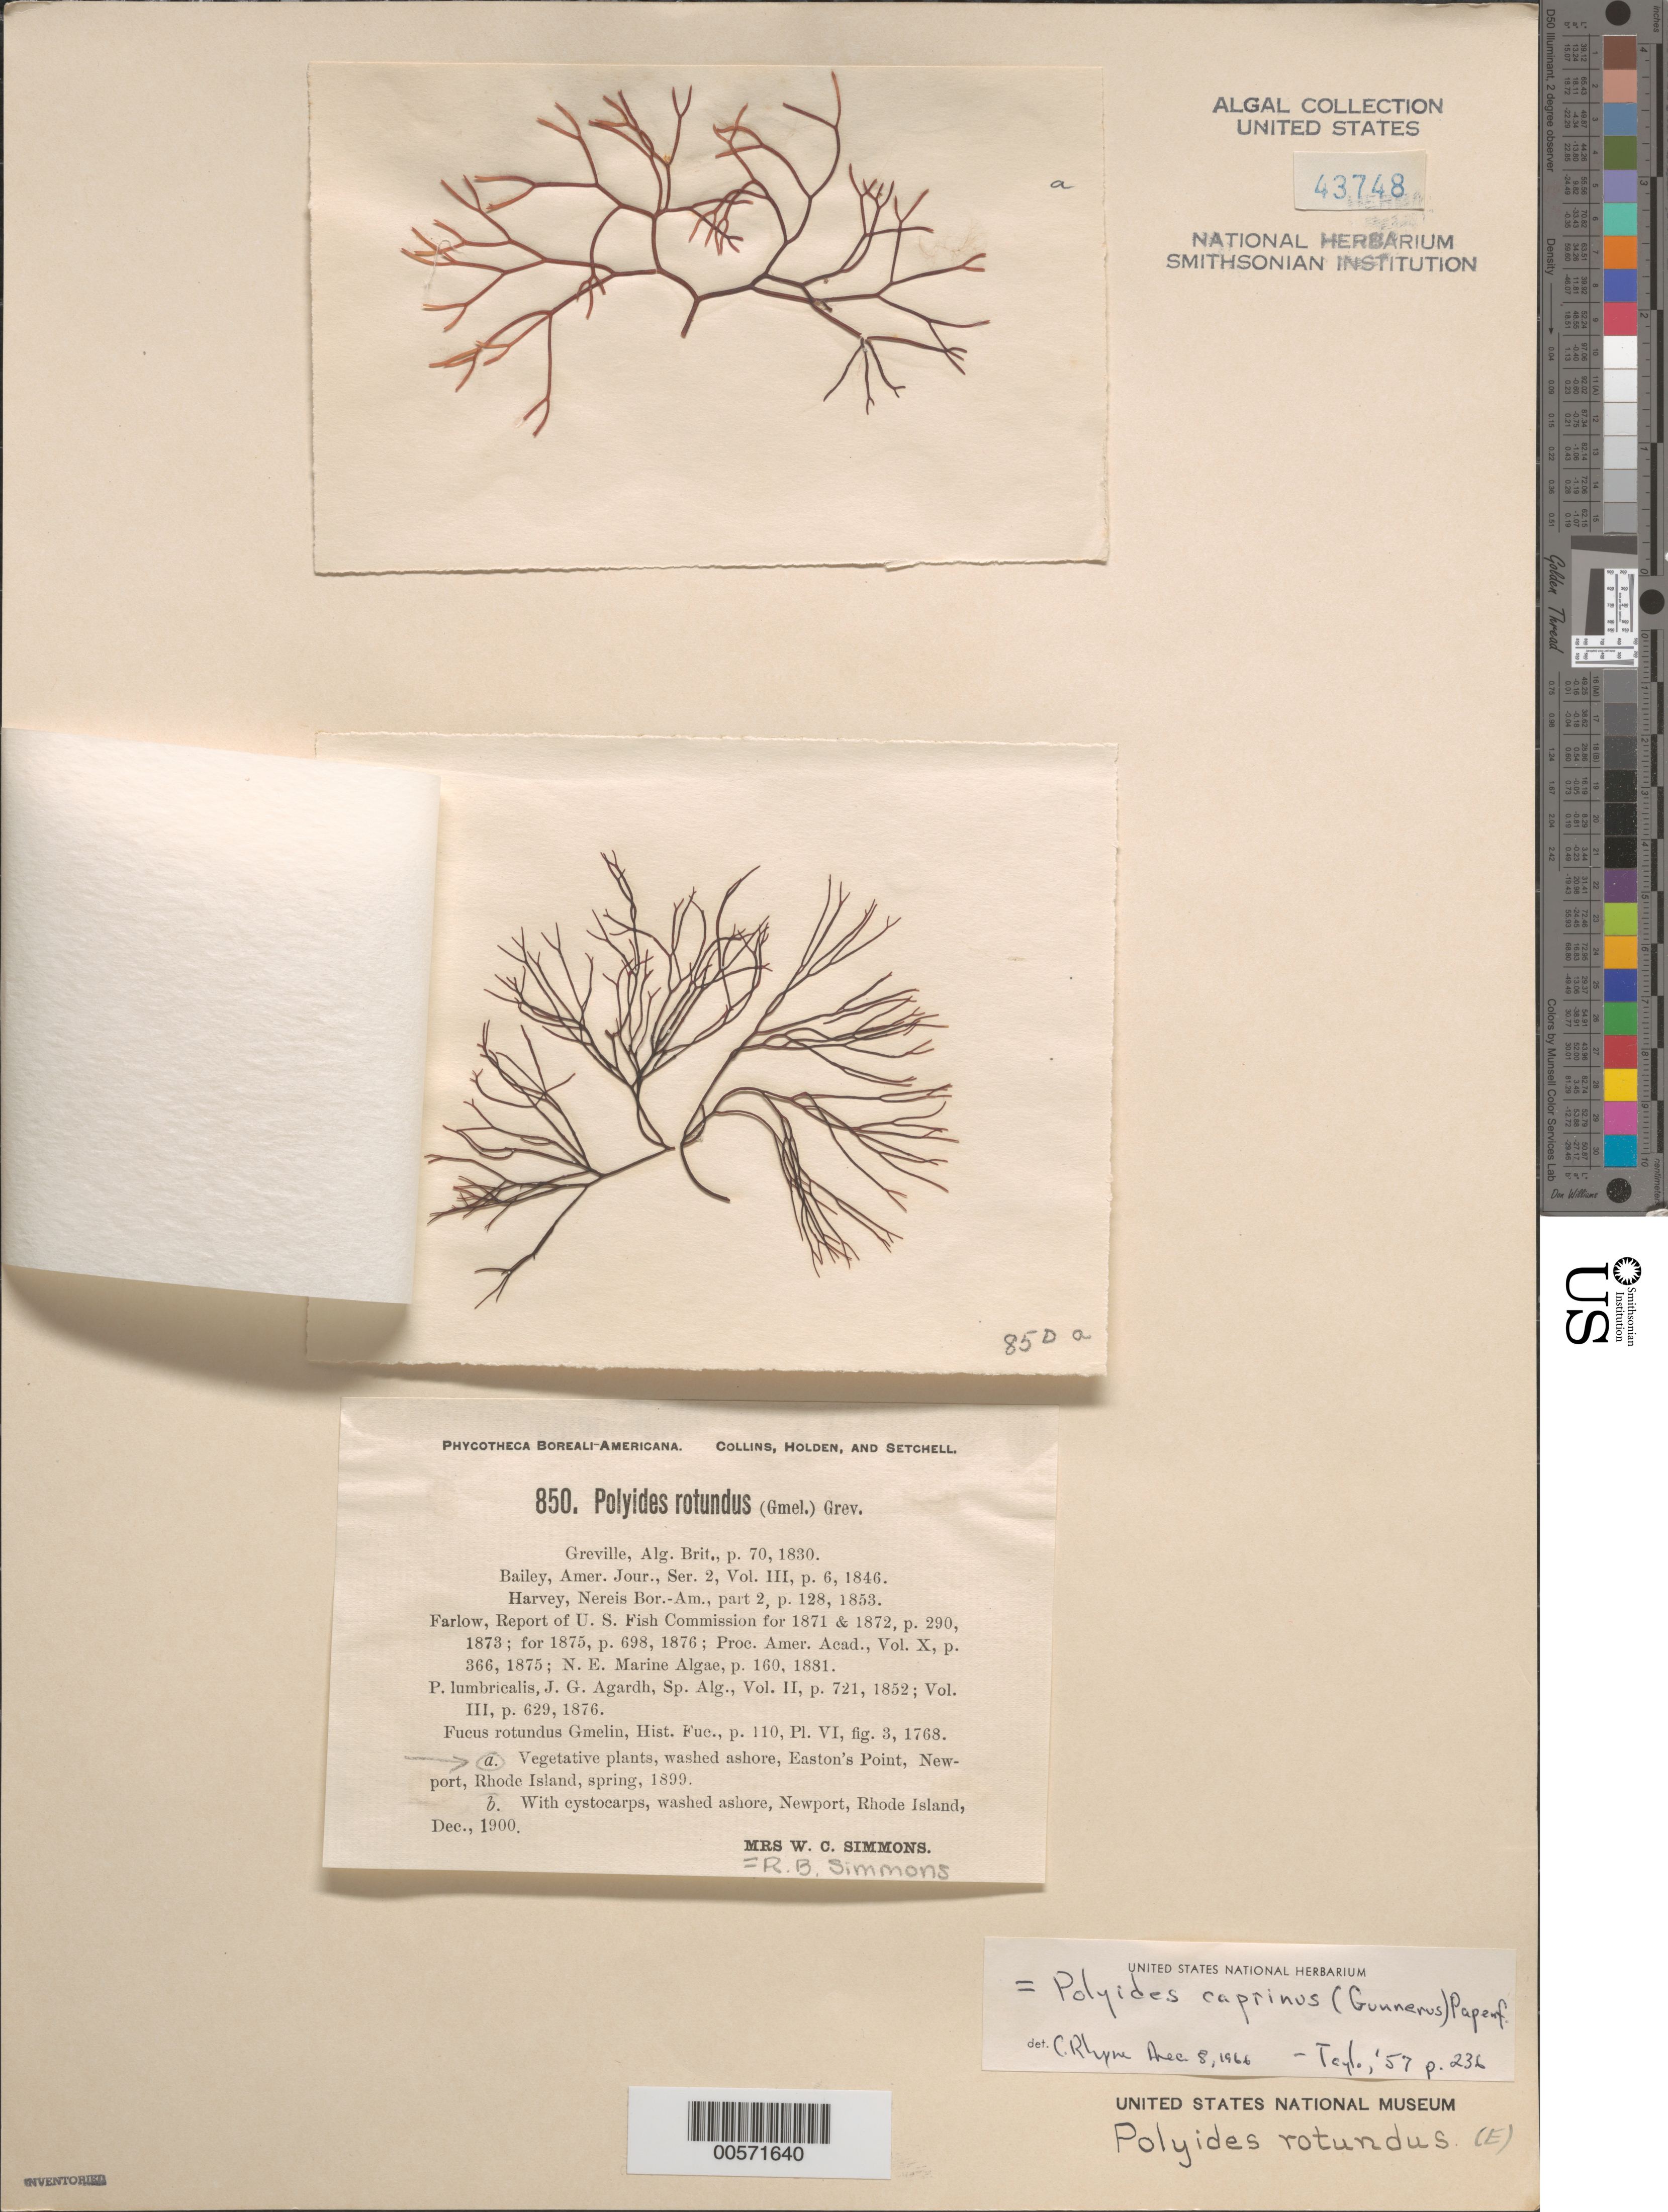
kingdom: Plantae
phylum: Rhodophyta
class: Florideophyceae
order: Gigartinales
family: Polyidaceae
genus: Polyides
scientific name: Polyides rotunda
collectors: R. B. Simmons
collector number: Pb-a 850a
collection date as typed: Spr 1899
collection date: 1899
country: United States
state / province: Rhode Island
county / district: Newport County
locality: Easton's Point, Newport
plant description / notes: Collins, Holden & Setchell, Phycotheca Boreali-Americana, as Polyides rotundus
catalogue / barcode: US 43748